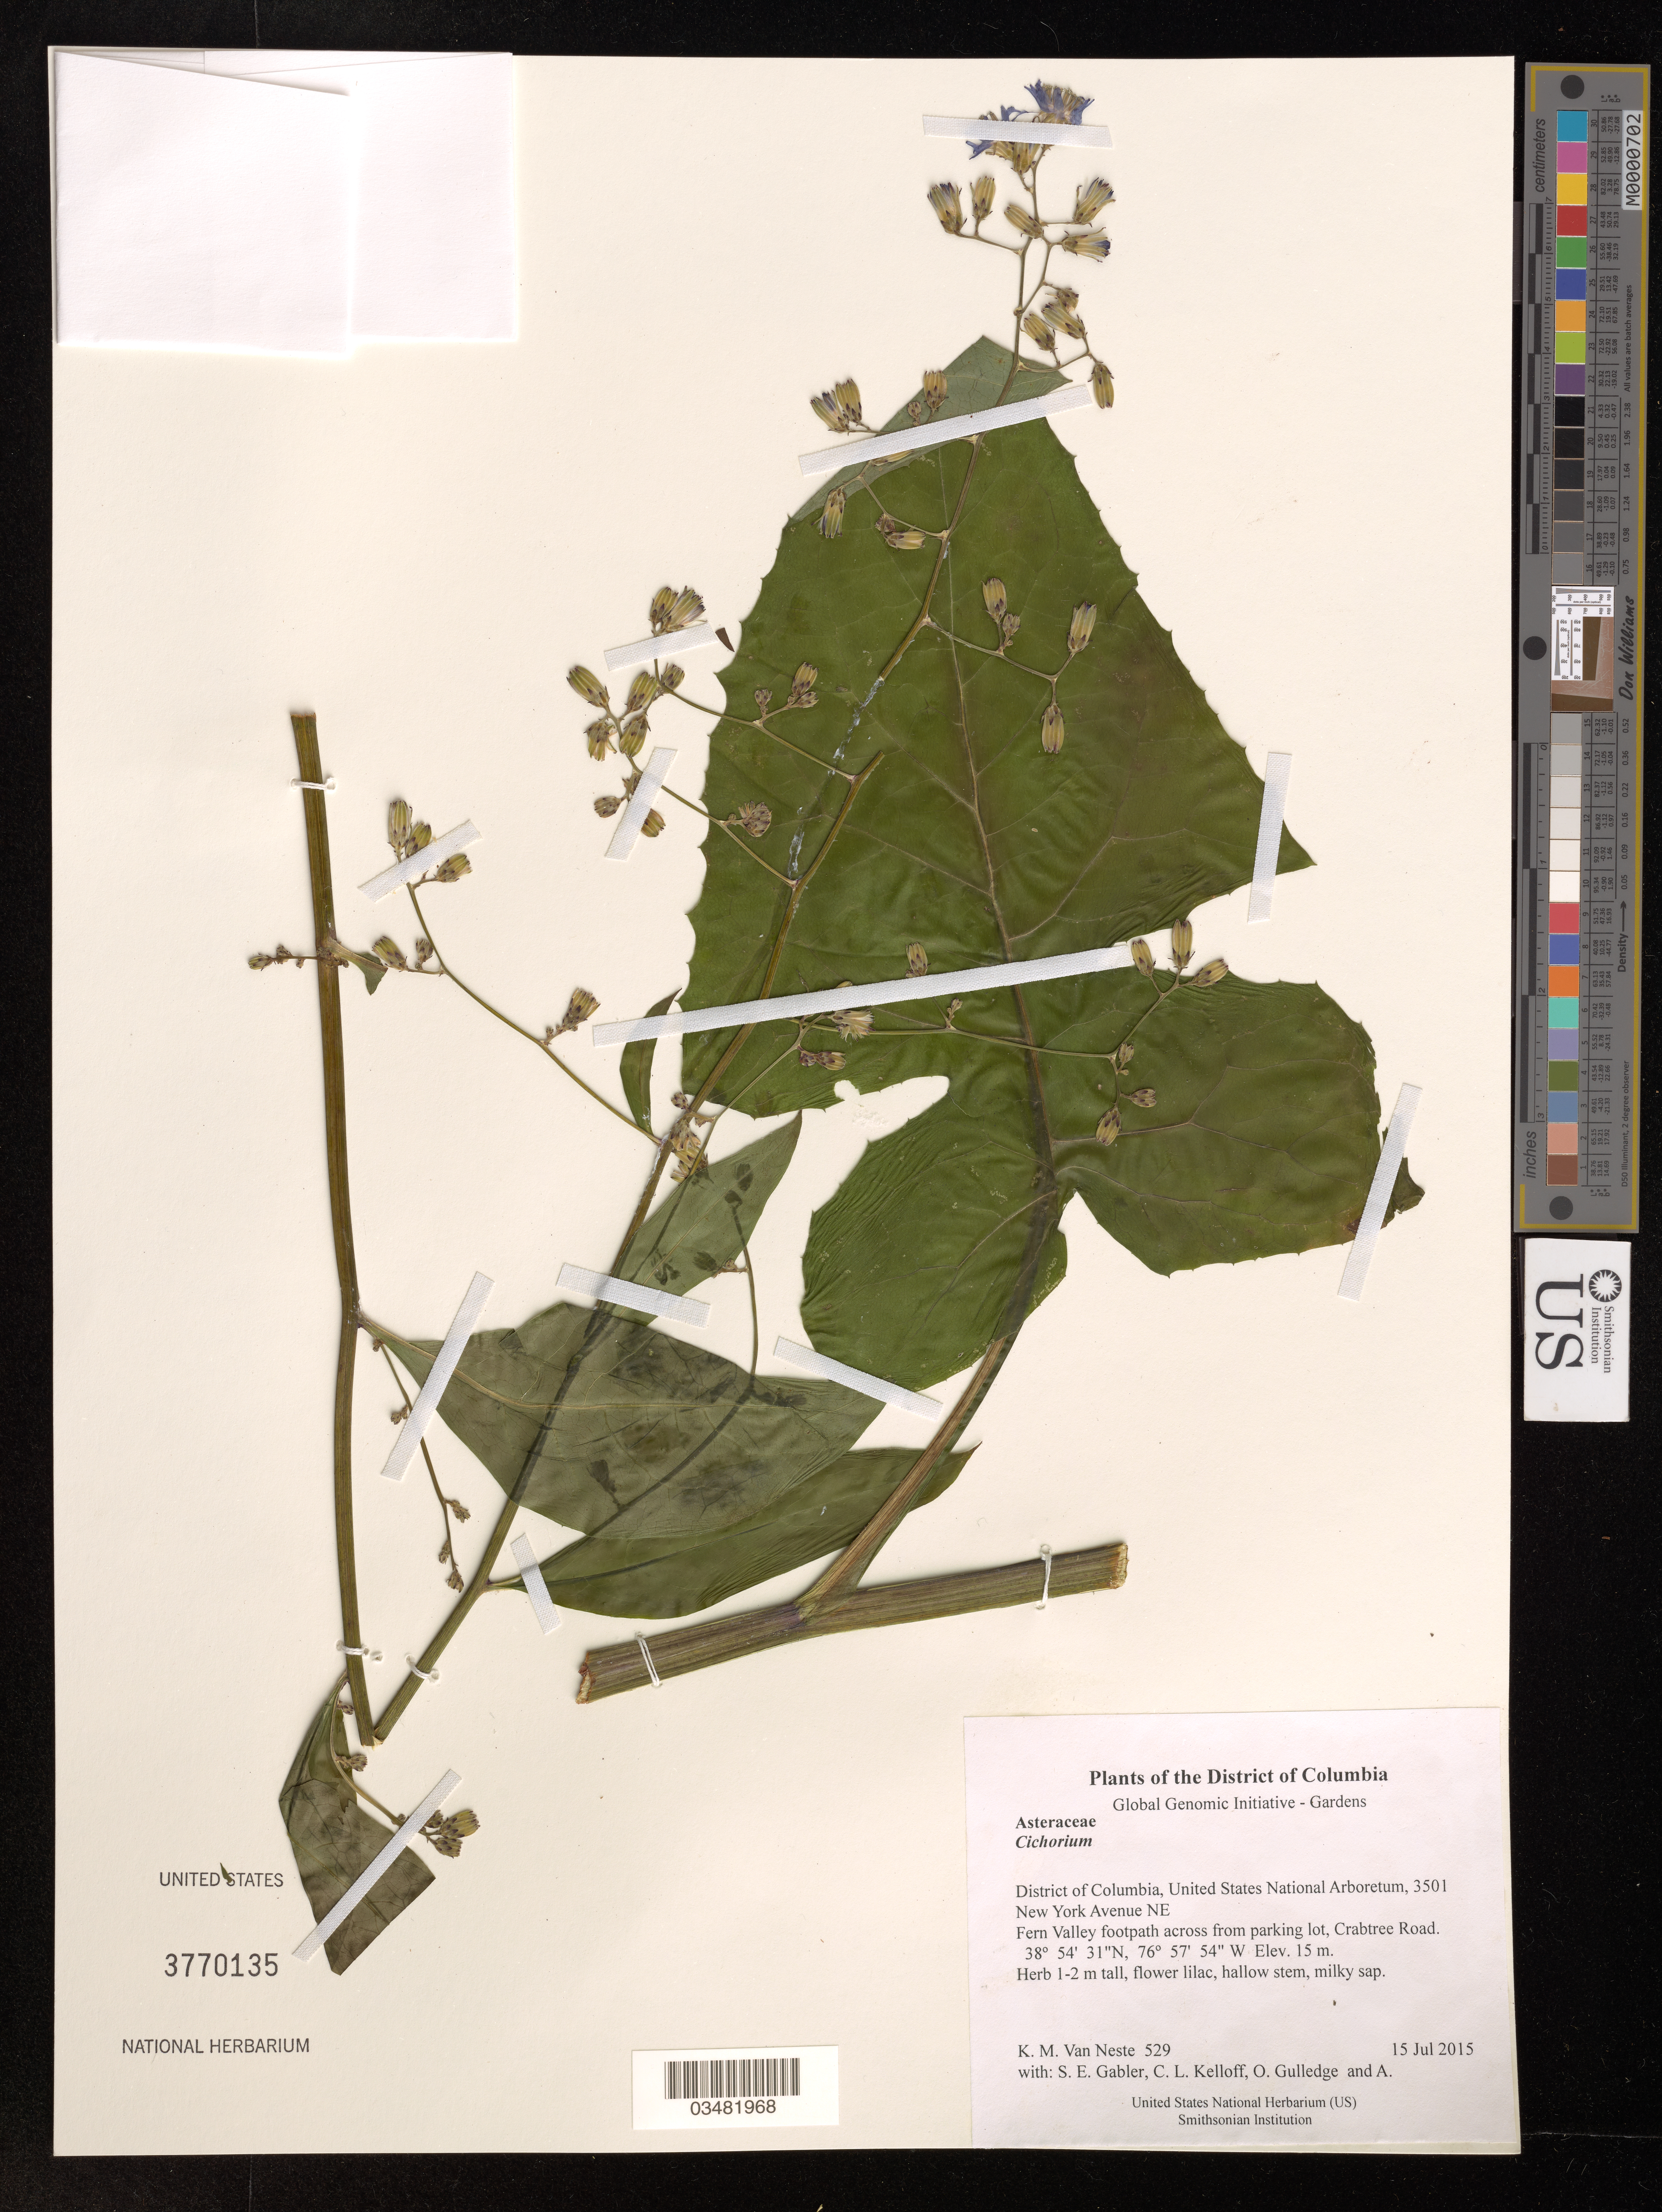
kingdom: Plantae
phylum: Tracheophyta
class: Magnoliopsida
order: Asterales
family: Asteraceae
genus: Cichorium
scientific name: Cichorium sp.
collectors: K. M. Van Neste, S. E. Gabler, C. L. Kelloff, O. Gulledge & A. Hill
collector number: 529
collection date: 2015-07-15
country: United States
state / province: District of Columbia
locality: United States National Arboretum, 3501 New York Avenue NE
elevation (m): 15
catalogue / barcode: US 3770135